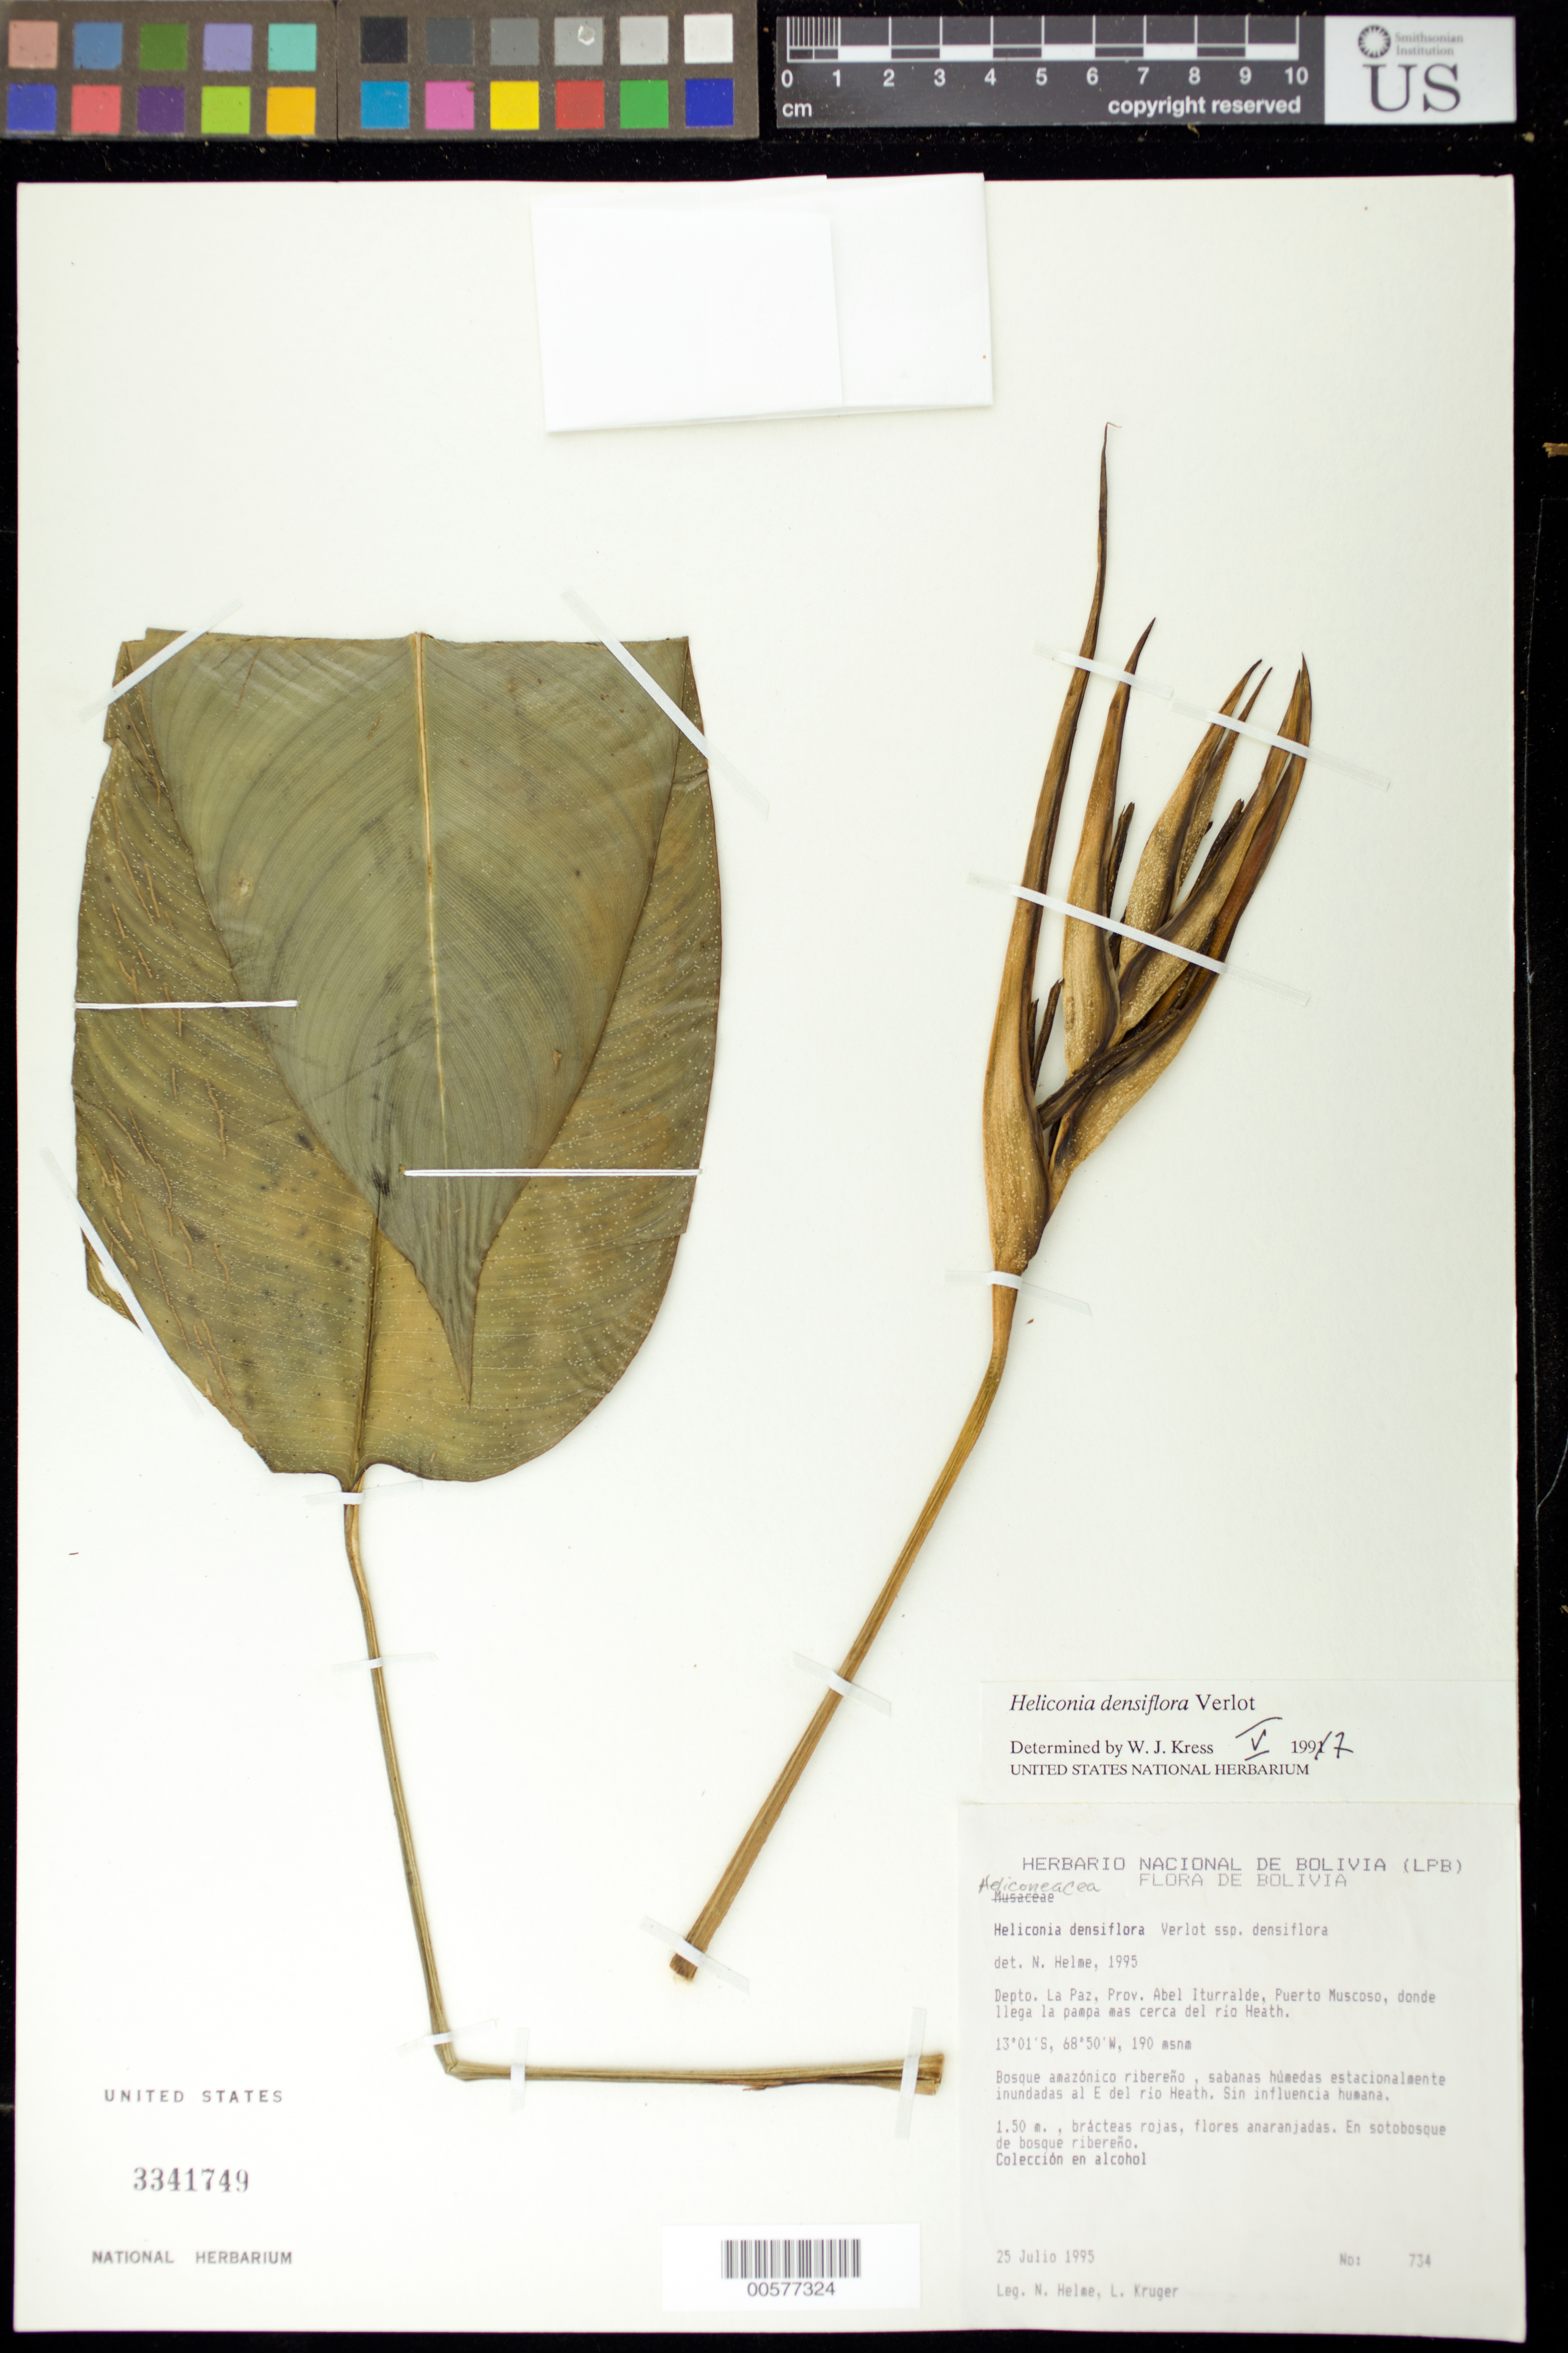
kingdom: Plantae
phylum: Tracheophyta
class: Liliopsida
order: Zingiberales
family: Heliconiaceae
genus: Heliconia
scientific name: Heliconia densiflora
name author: B. Verl.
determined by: Kress, W. J., (US), Smithsonian Institution - National Museum of Natural History (UNITED STATES)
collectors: N. Helme & L. Kruger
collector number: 734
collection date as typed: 25 Jul 1995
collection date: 1995-07-25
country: Bolivia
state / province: La Paz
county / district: Abel Iturralde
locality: Puerto Muscoso, where the pampa is closest to Rio Heath.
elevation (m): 1.5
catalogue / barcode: US 3341749